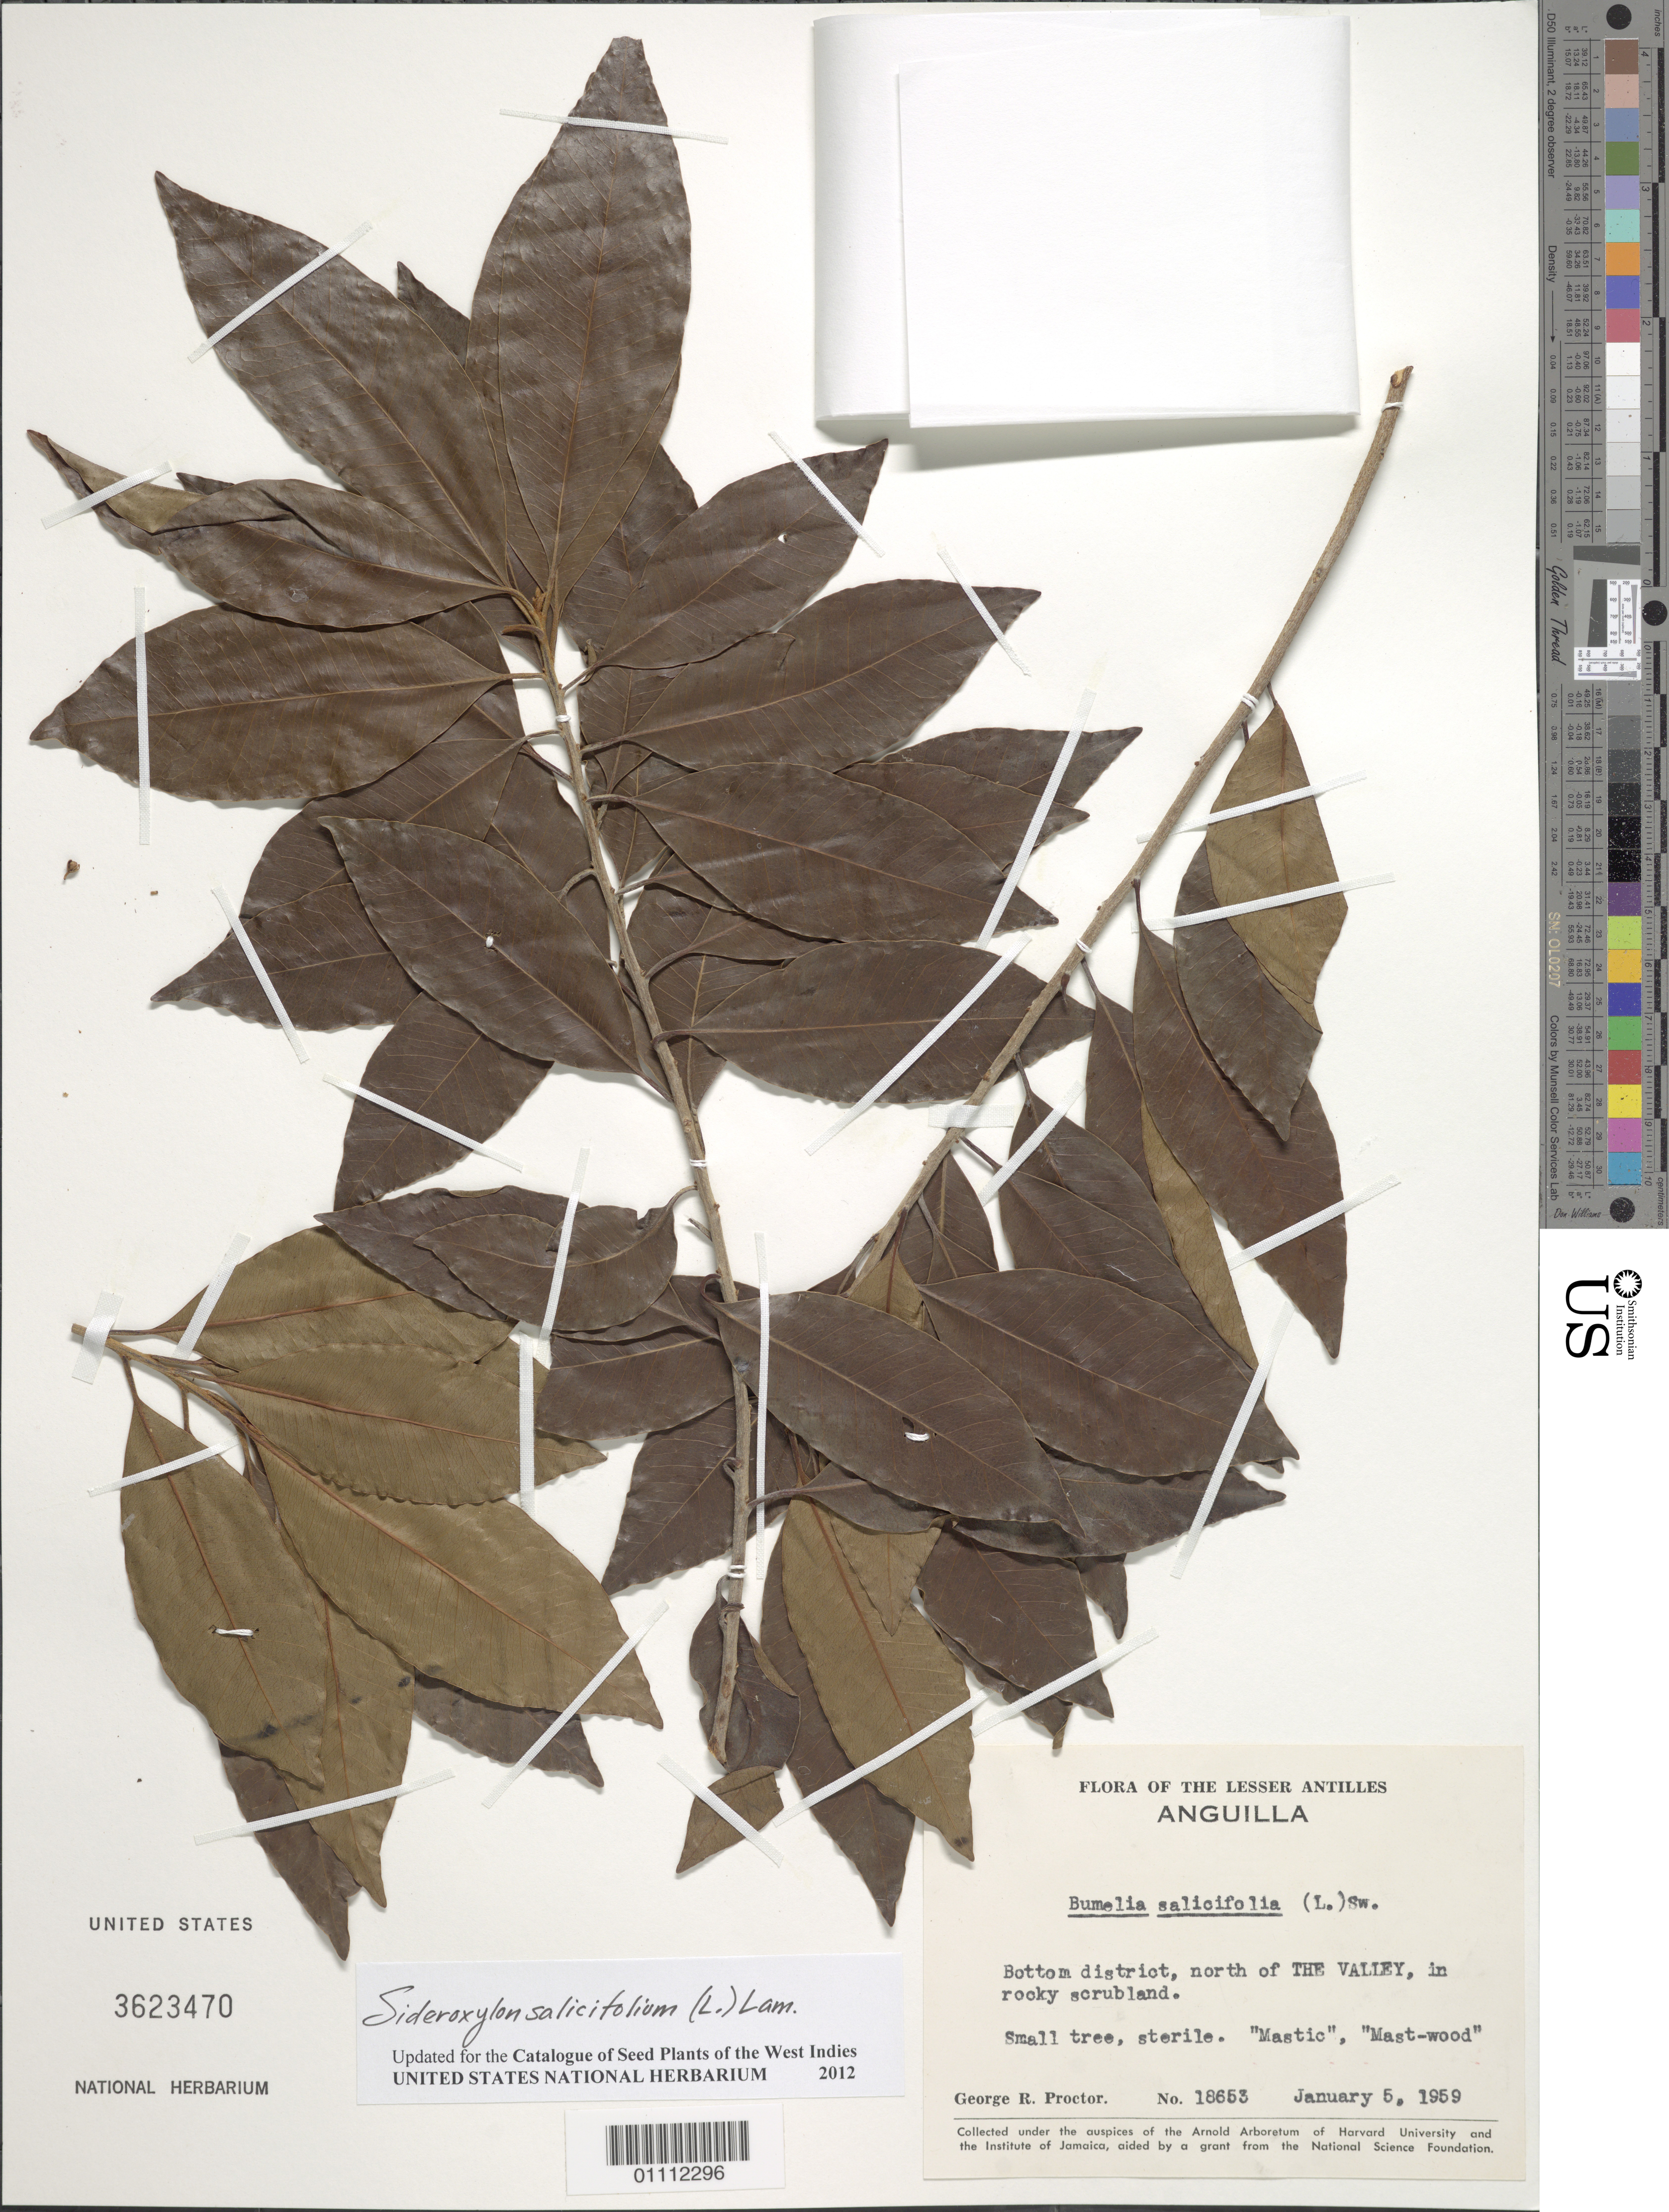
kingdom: Plantae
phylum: Tracheophyta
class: Magnoliopsida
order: Ericales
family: Sapotaceae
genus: Sideroxylon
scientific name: Sideroxylon salicifolium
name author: (L.) Lam.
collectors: G. R. Proctor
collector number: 18653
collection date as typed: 05 Jan 1959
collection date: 1959-01-05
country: Anguilla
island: Anguilla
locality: The Valley, bottom district N of The Valley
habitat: Rocky scrubland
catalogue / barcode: US 3623470